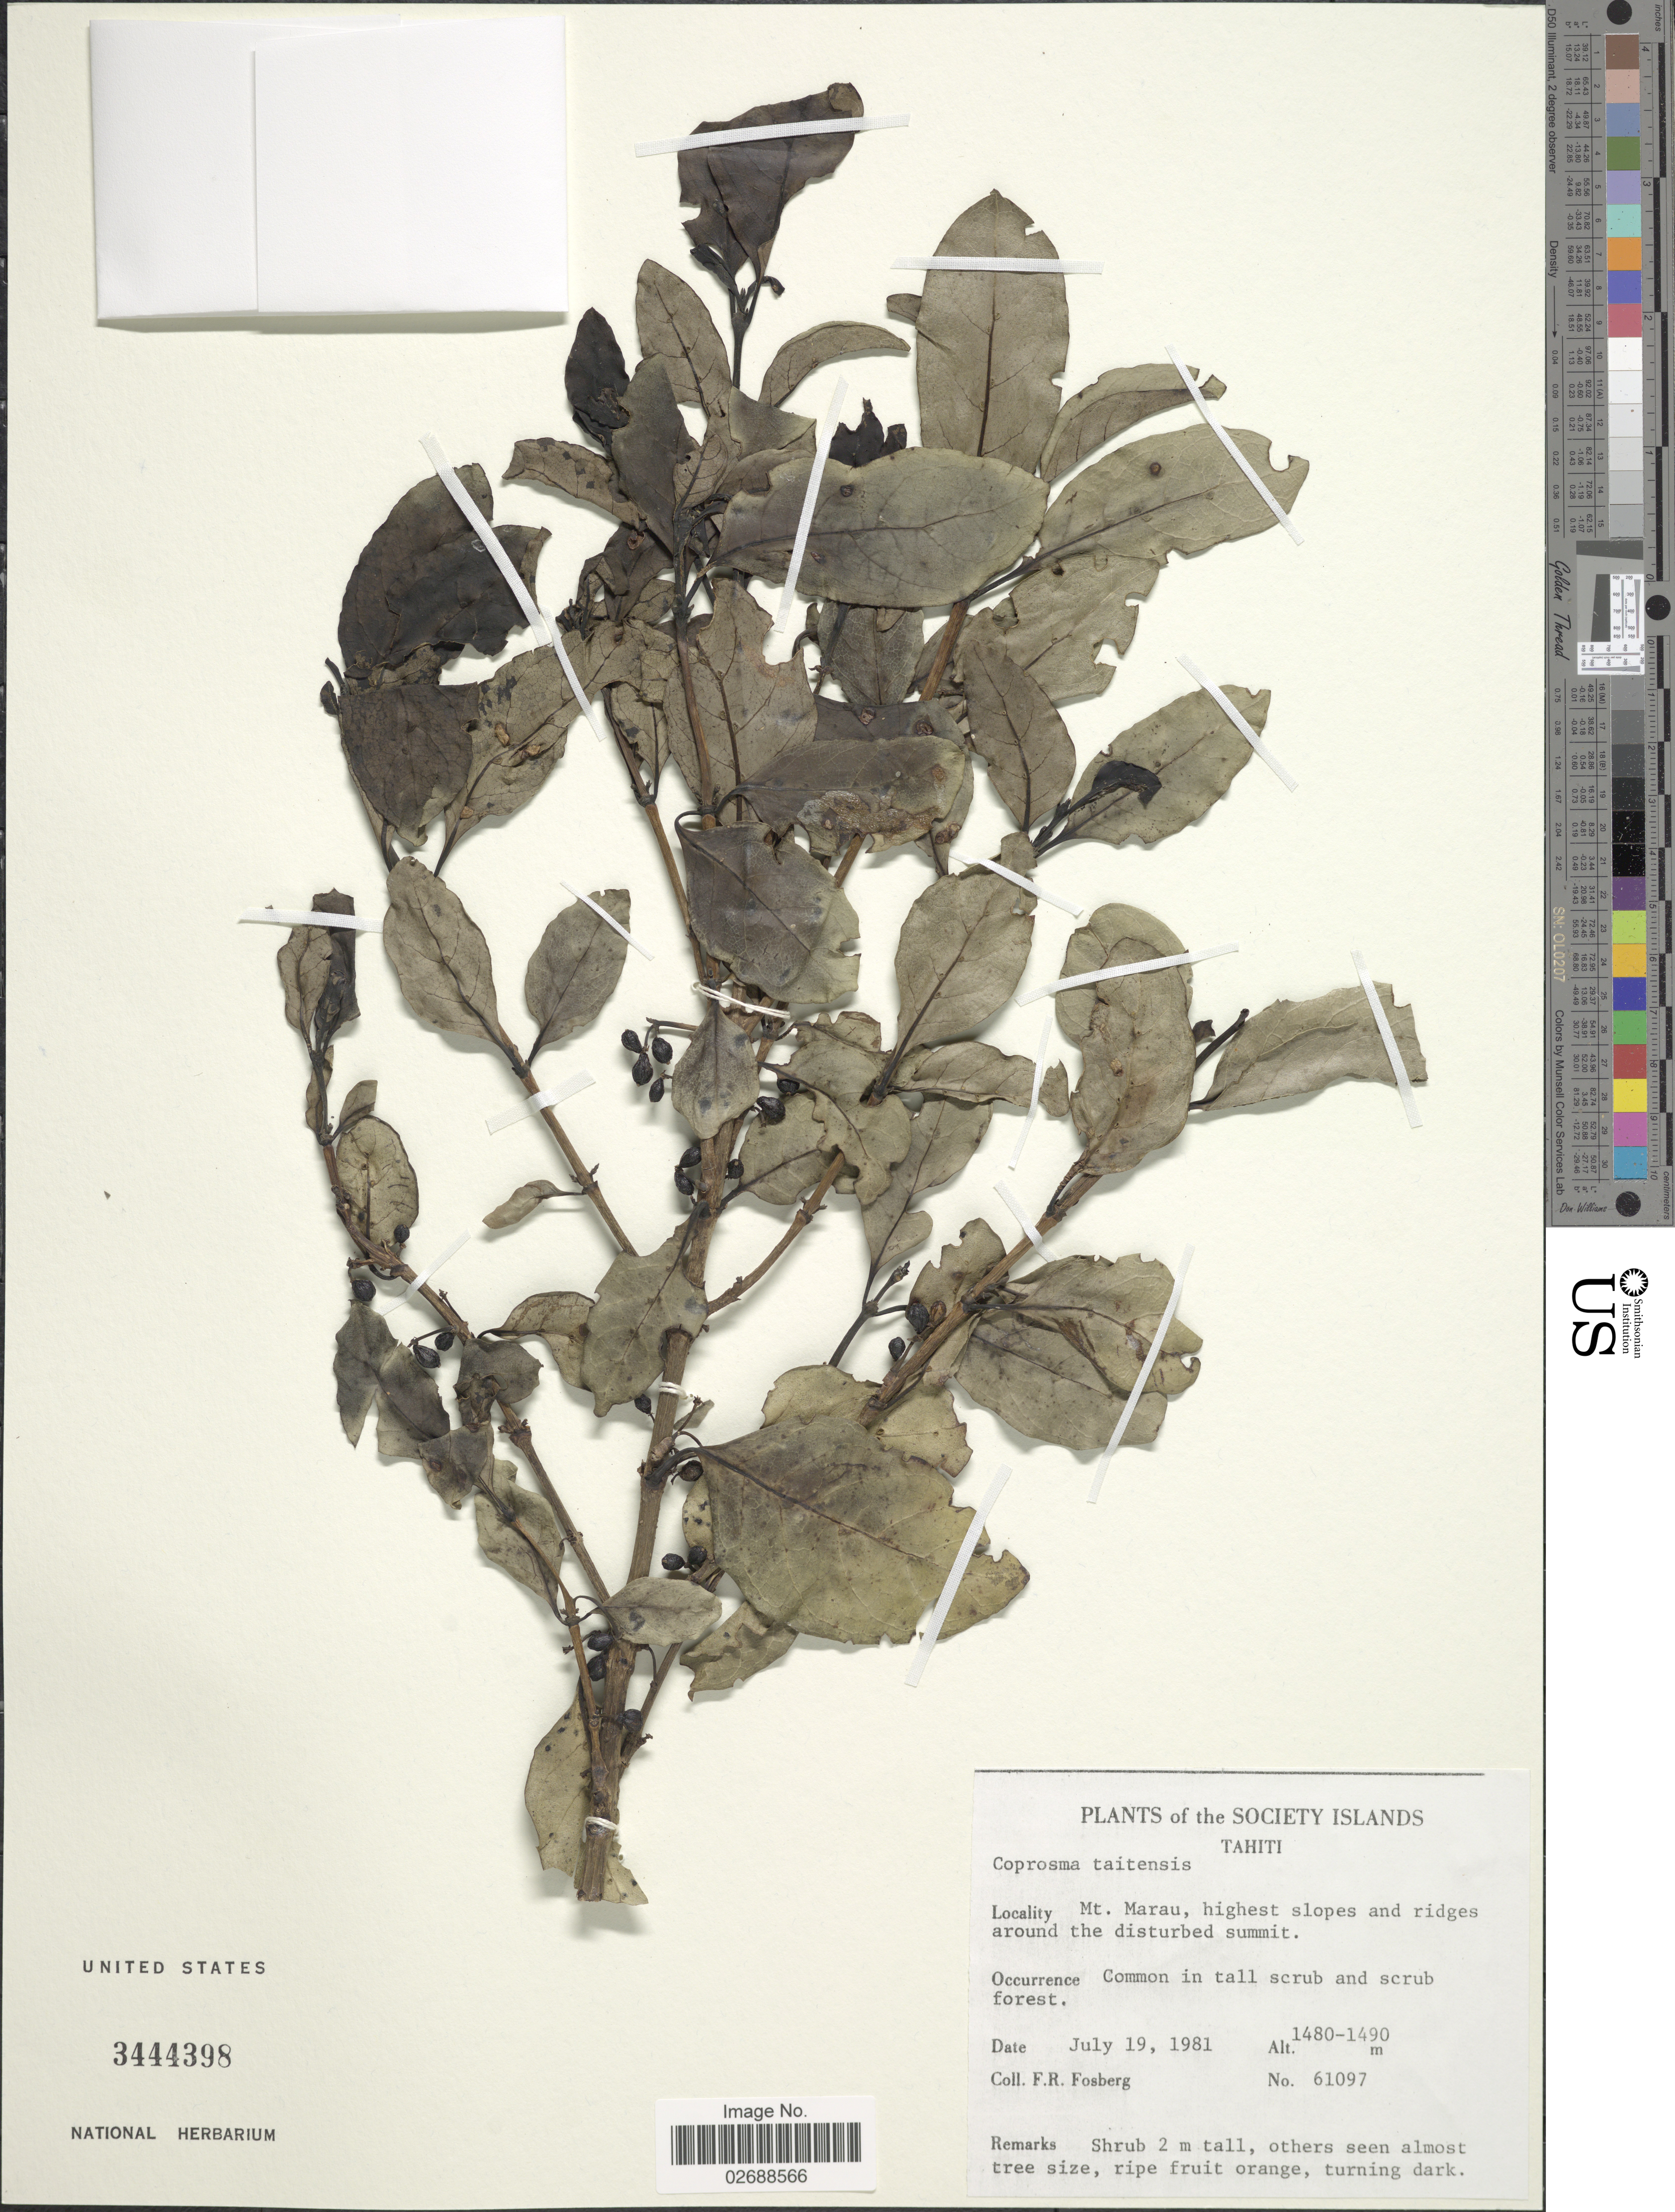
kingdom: Plantae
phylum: Tracheophyta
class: Magnoliopsida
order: Gentianales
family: Rubiaceae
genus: Coprosma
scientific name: Coprosma tahitensis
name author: A. Gray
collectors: F. R. Fosberg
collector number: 61097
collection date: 1981-07-19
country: French Polynesia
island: Tahiti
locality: The Society Islands, Tahiti, Mt. Marau, highest slopes and ridges around the disturbed summit.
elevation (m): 1480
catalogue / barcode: US 3444398